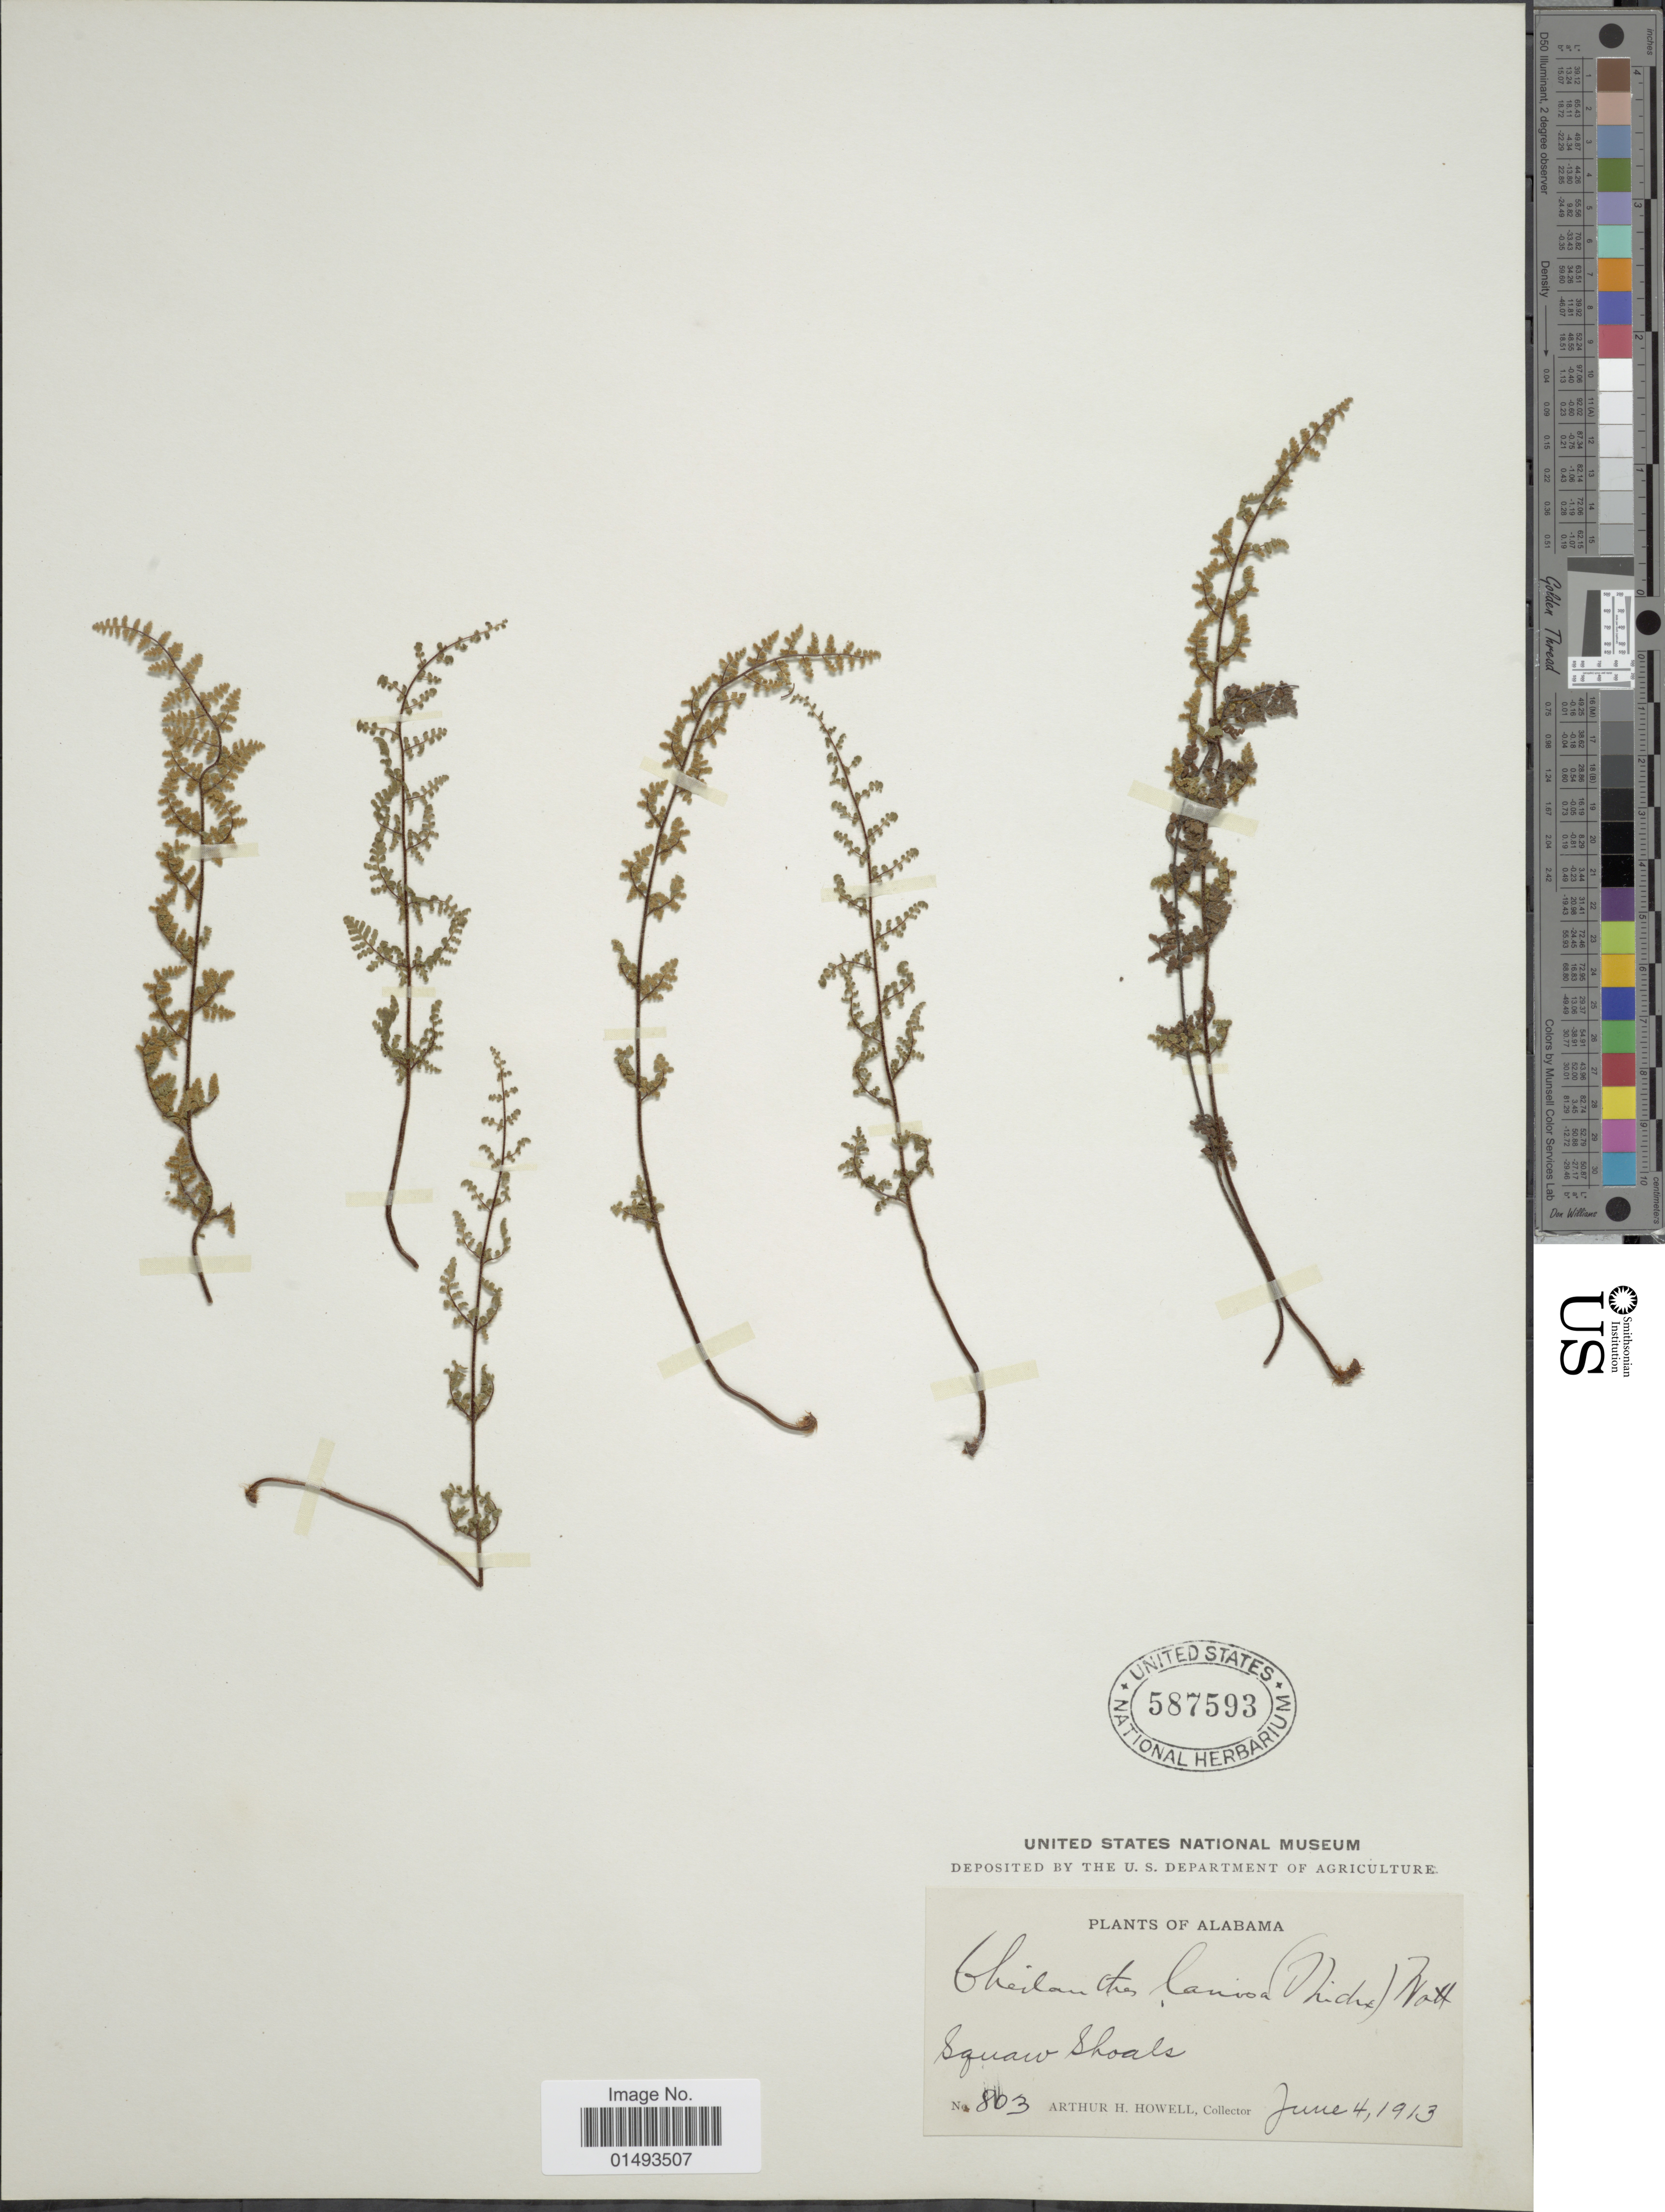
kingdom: Plantae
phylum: Tracheophyta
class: Polypodiopsida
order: Polypodiales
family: Pteridaceae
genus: Myriopteris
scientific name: Myriopteris lanosa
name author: (Michx.) Grusz & Windham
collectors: A. H. Howell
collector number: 803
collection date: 1913-06-04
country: United States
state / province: Alabama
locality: Plants of Alabama, Squaw Shoals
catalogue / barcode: US 587593